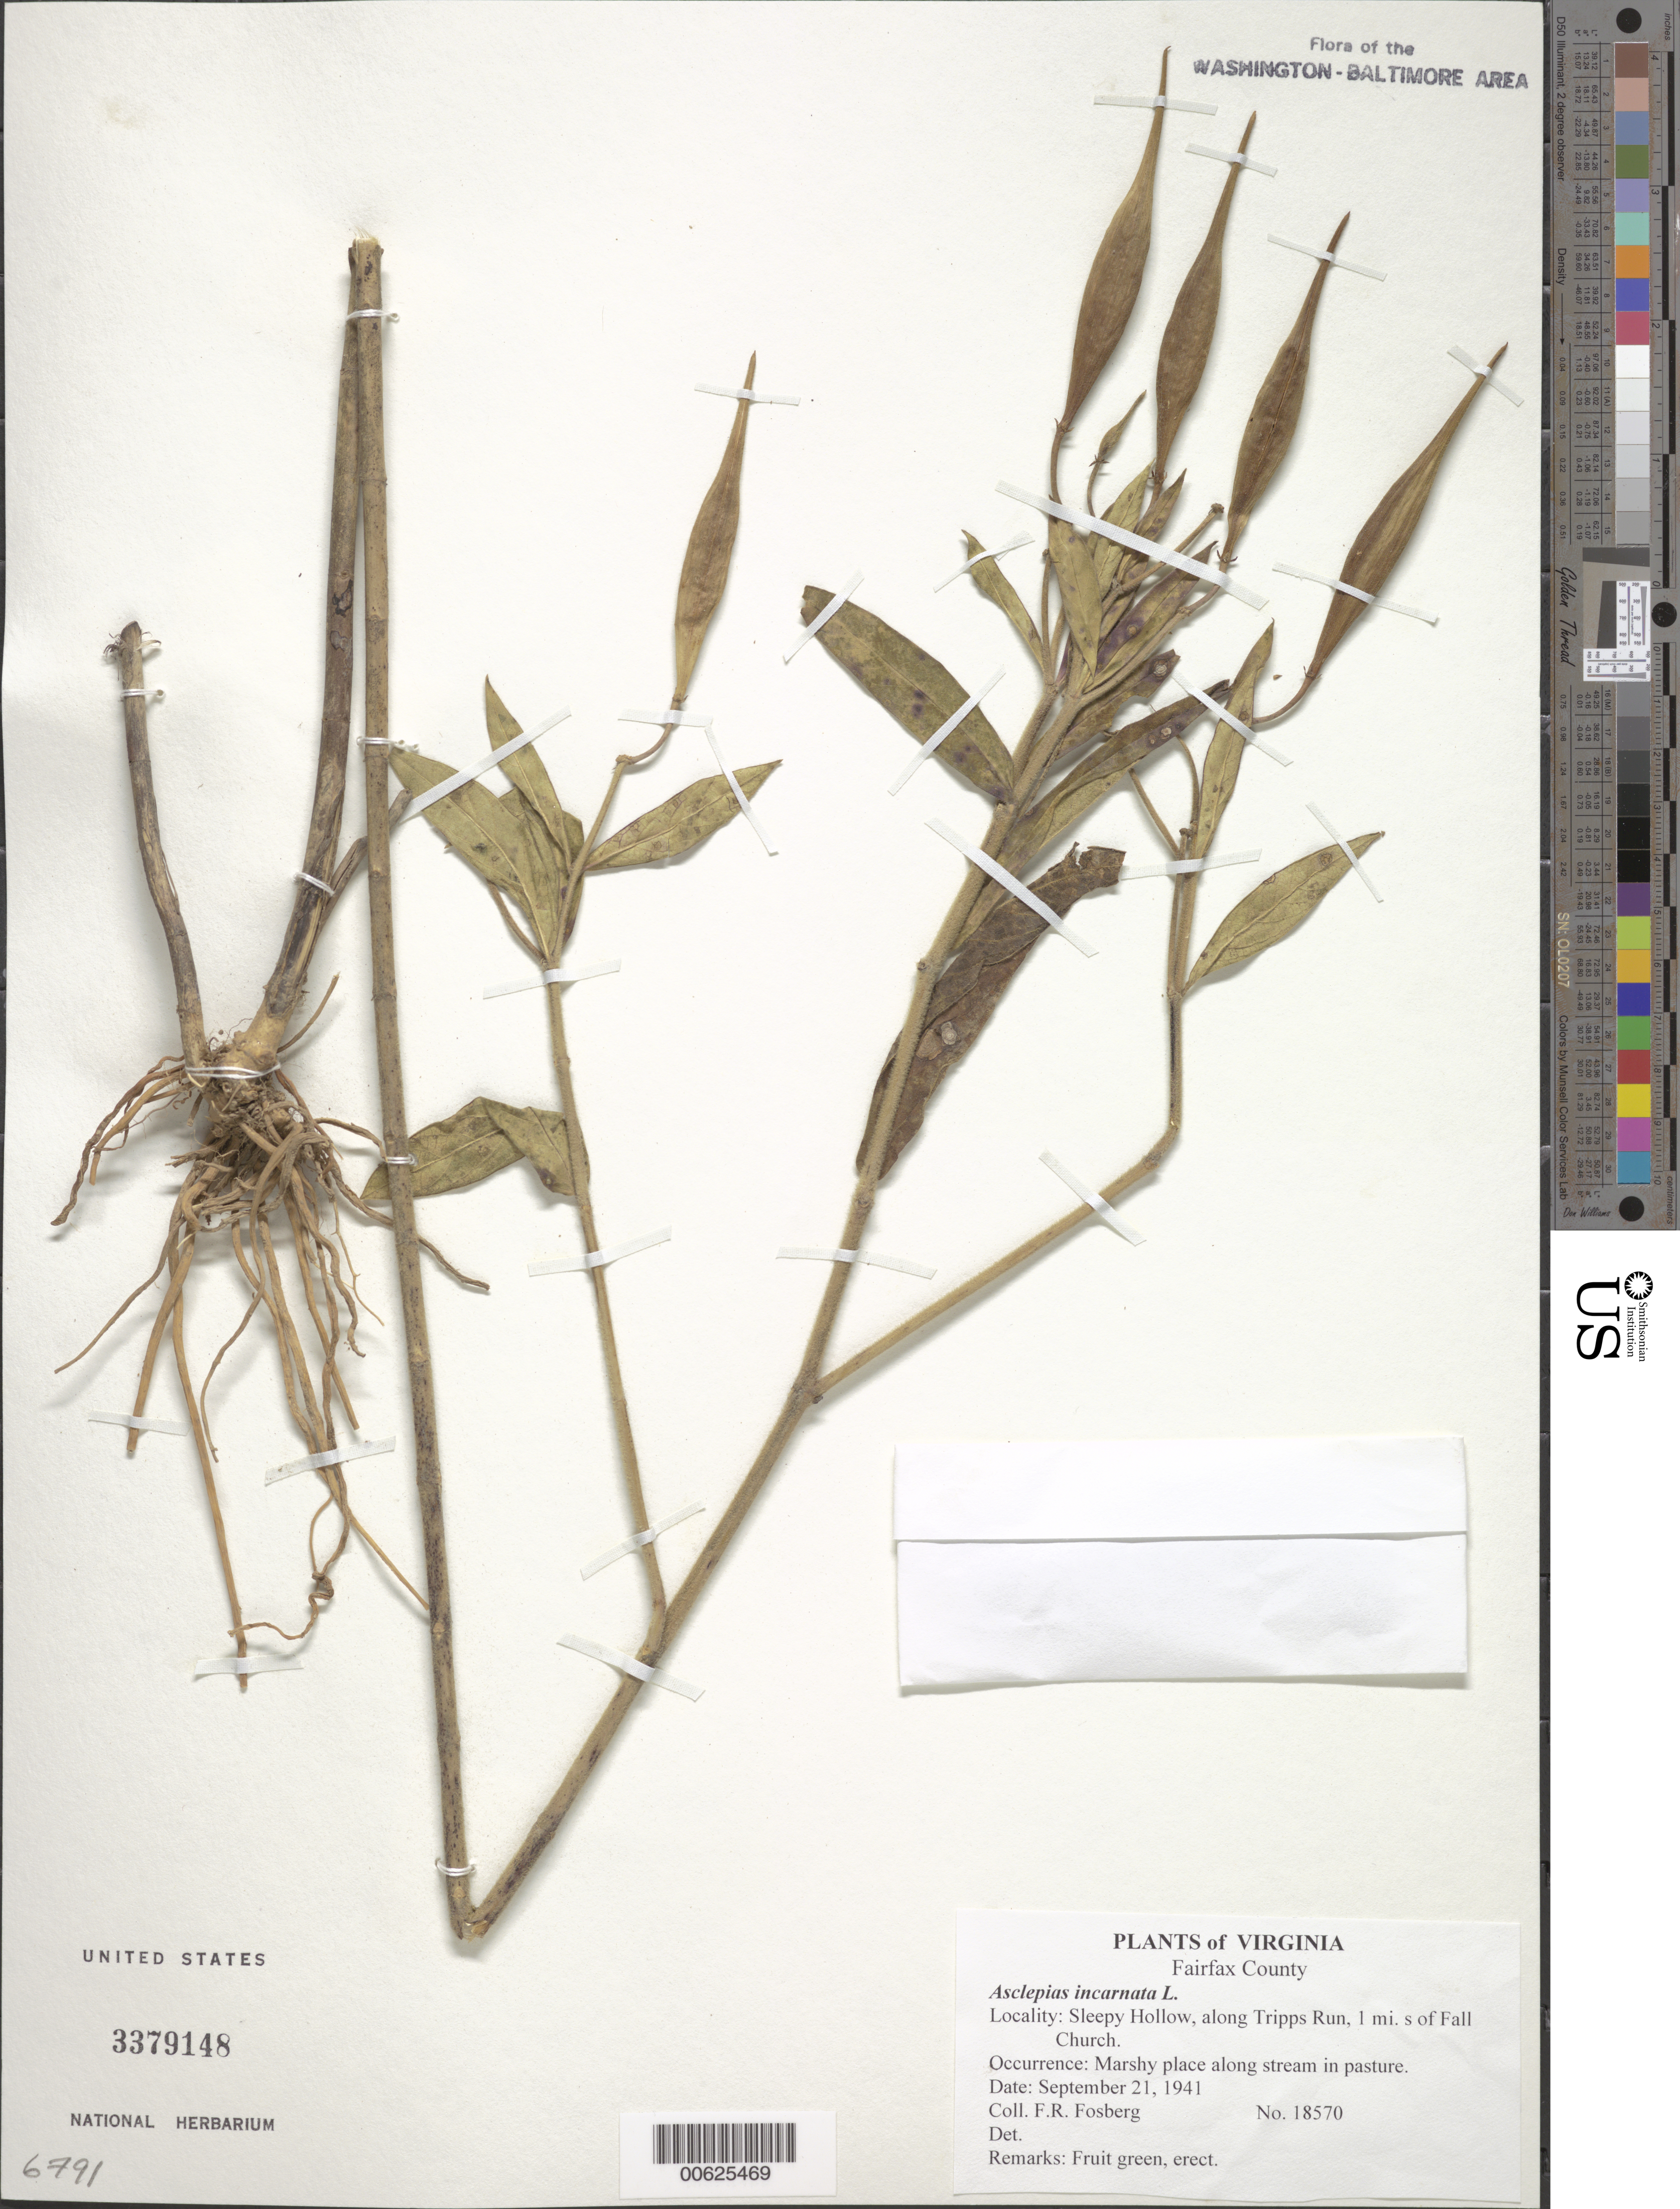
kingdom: Plantae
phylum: Tracheophyta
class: Magnoliopsida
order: Gentianales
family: Apocynaceae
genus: Asclepias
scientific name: Asclepias incarnata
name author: L.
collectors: F. R. Fosberg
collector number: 18570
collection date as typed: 21 Sep 1941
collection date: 1941-09-21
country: United States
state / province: Virginia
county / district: Fairfax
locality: Sleepy Hollow, along Tripps Run, 1 mi. S of Falls Church.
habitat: Marshy place along stream in pasture.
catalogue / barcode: US 3379148